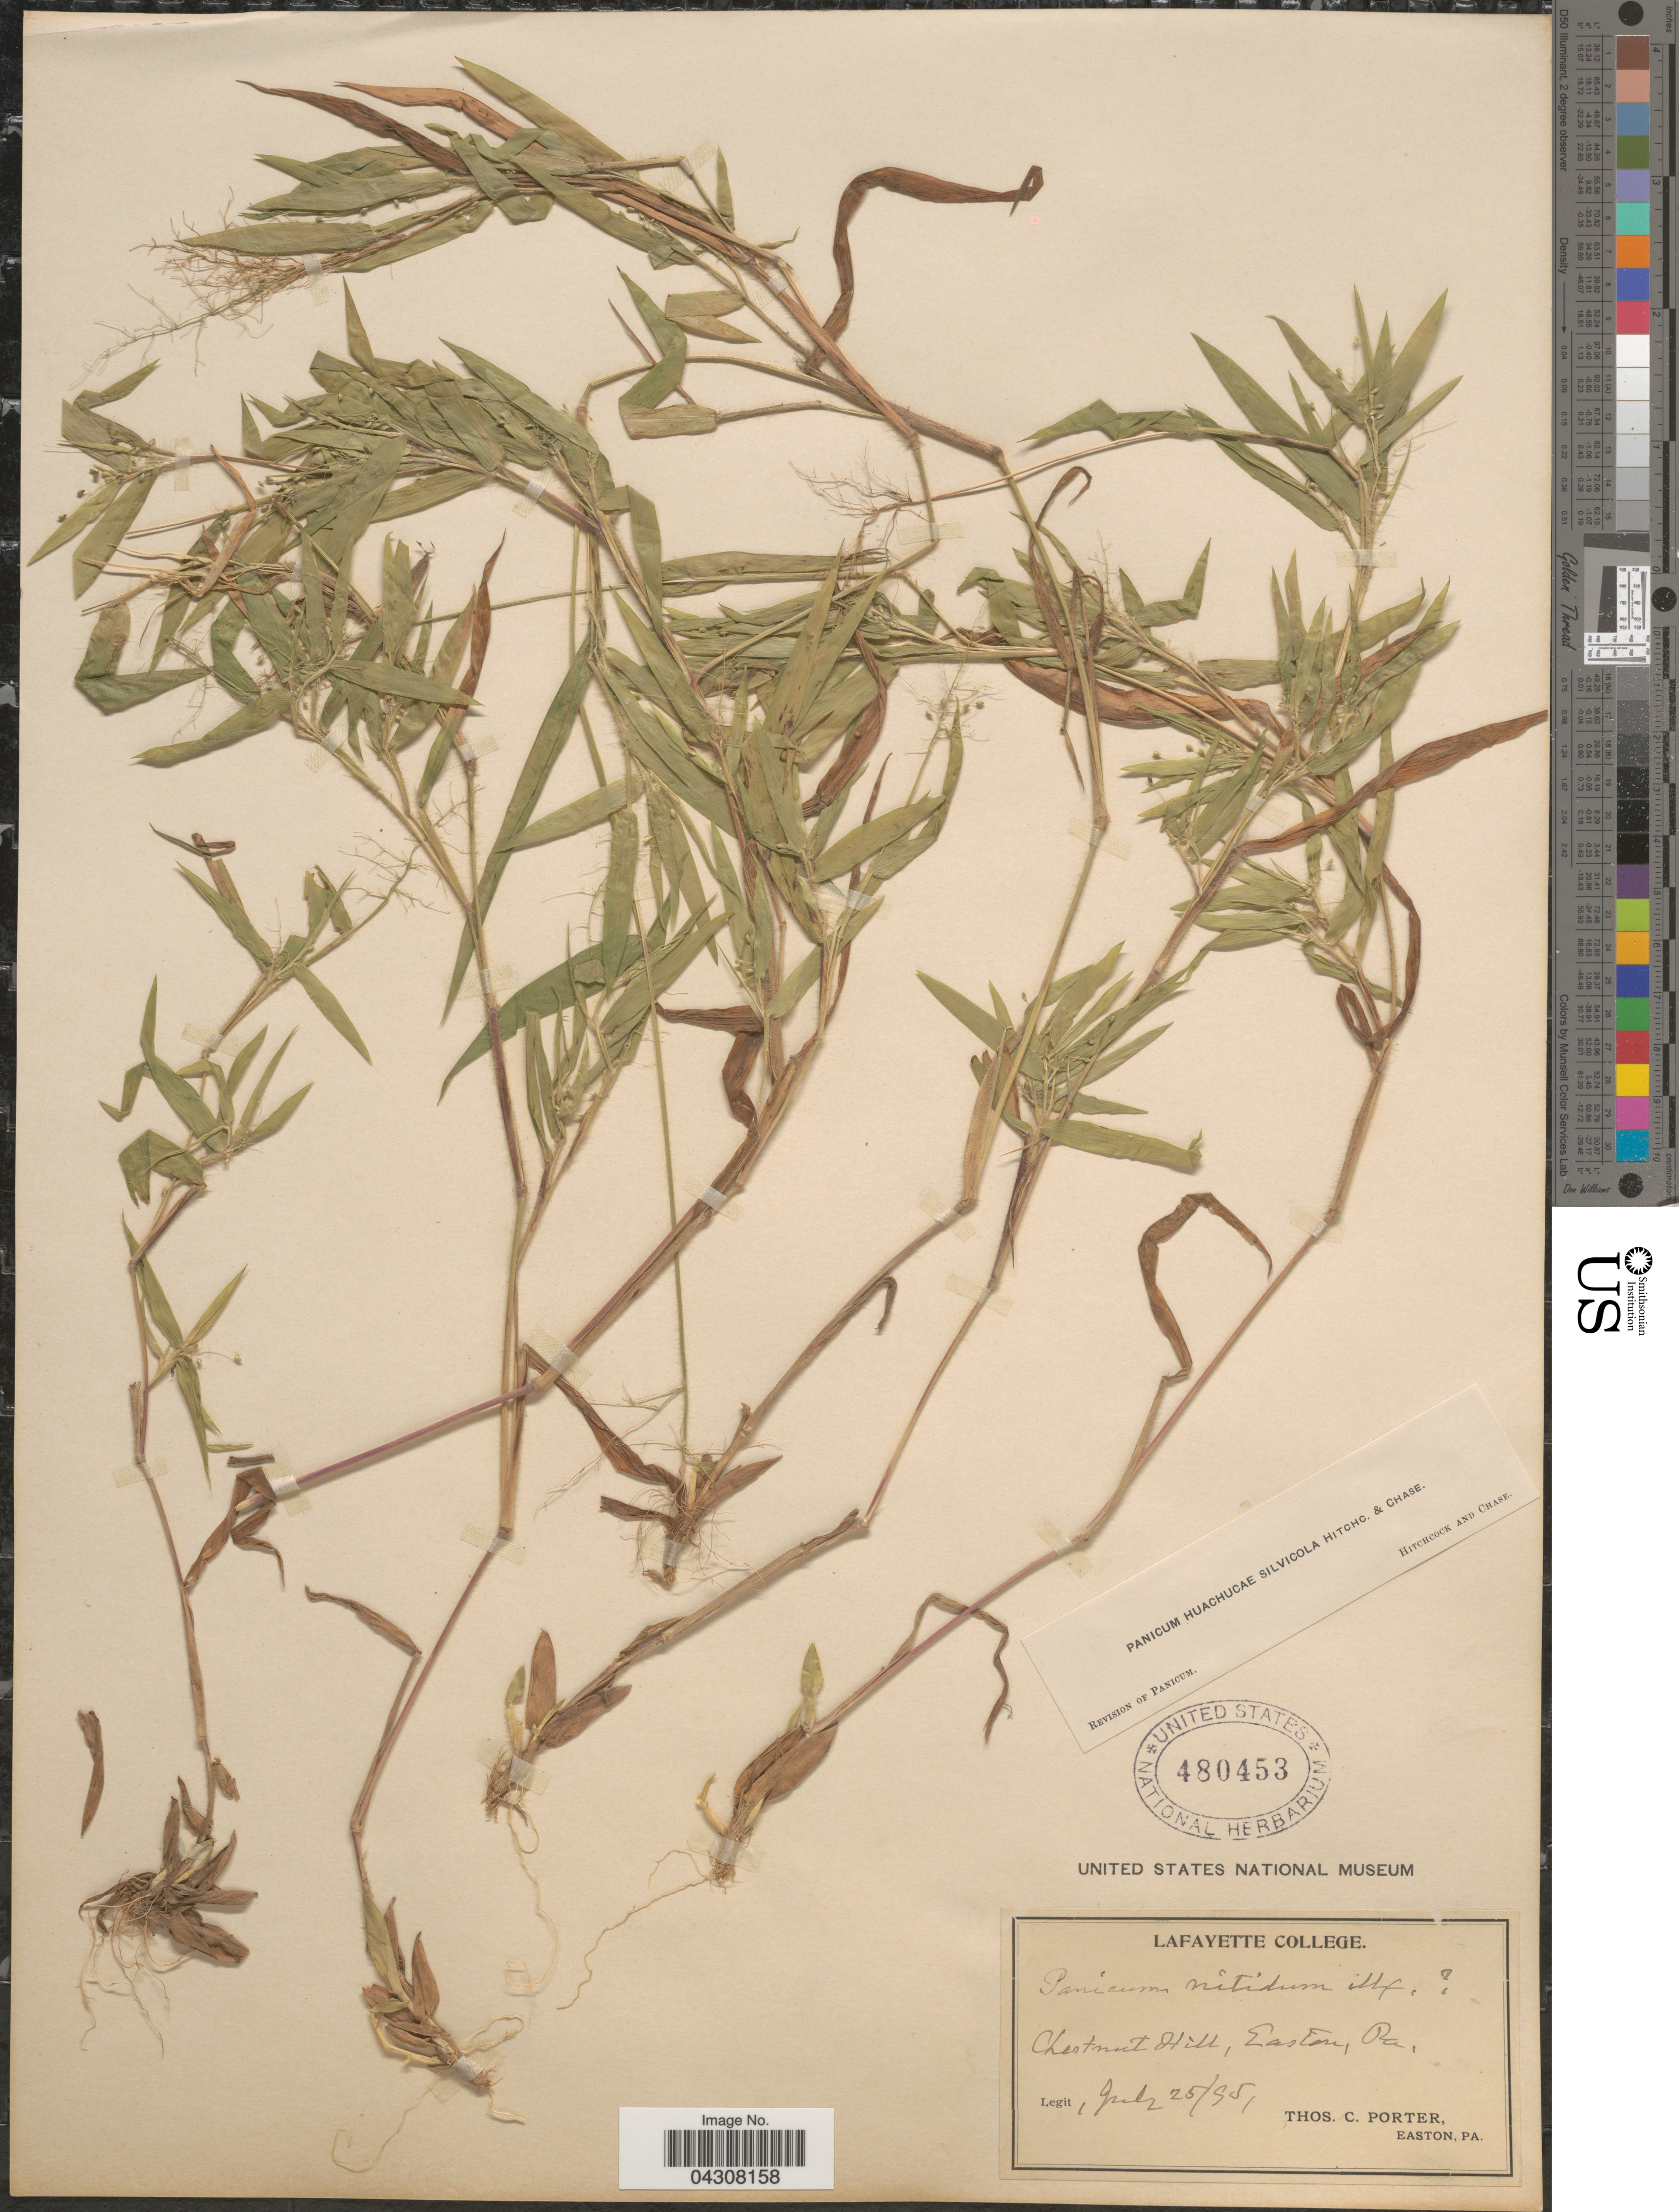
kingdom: Plantae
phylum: Tracheophyta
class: Liliopsida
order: Poales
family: Poaceae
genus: Dichanthelium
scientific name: Dichanthelium acuminatum var. acuminatum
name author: (Sw.) Gould & C.A. Clark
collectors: T. Porter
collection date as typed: Transcribed d/m/y: 25/7/95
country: United States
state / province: Pennsylvania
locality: Chestnut Hill, Easton.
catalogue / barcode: US 480453